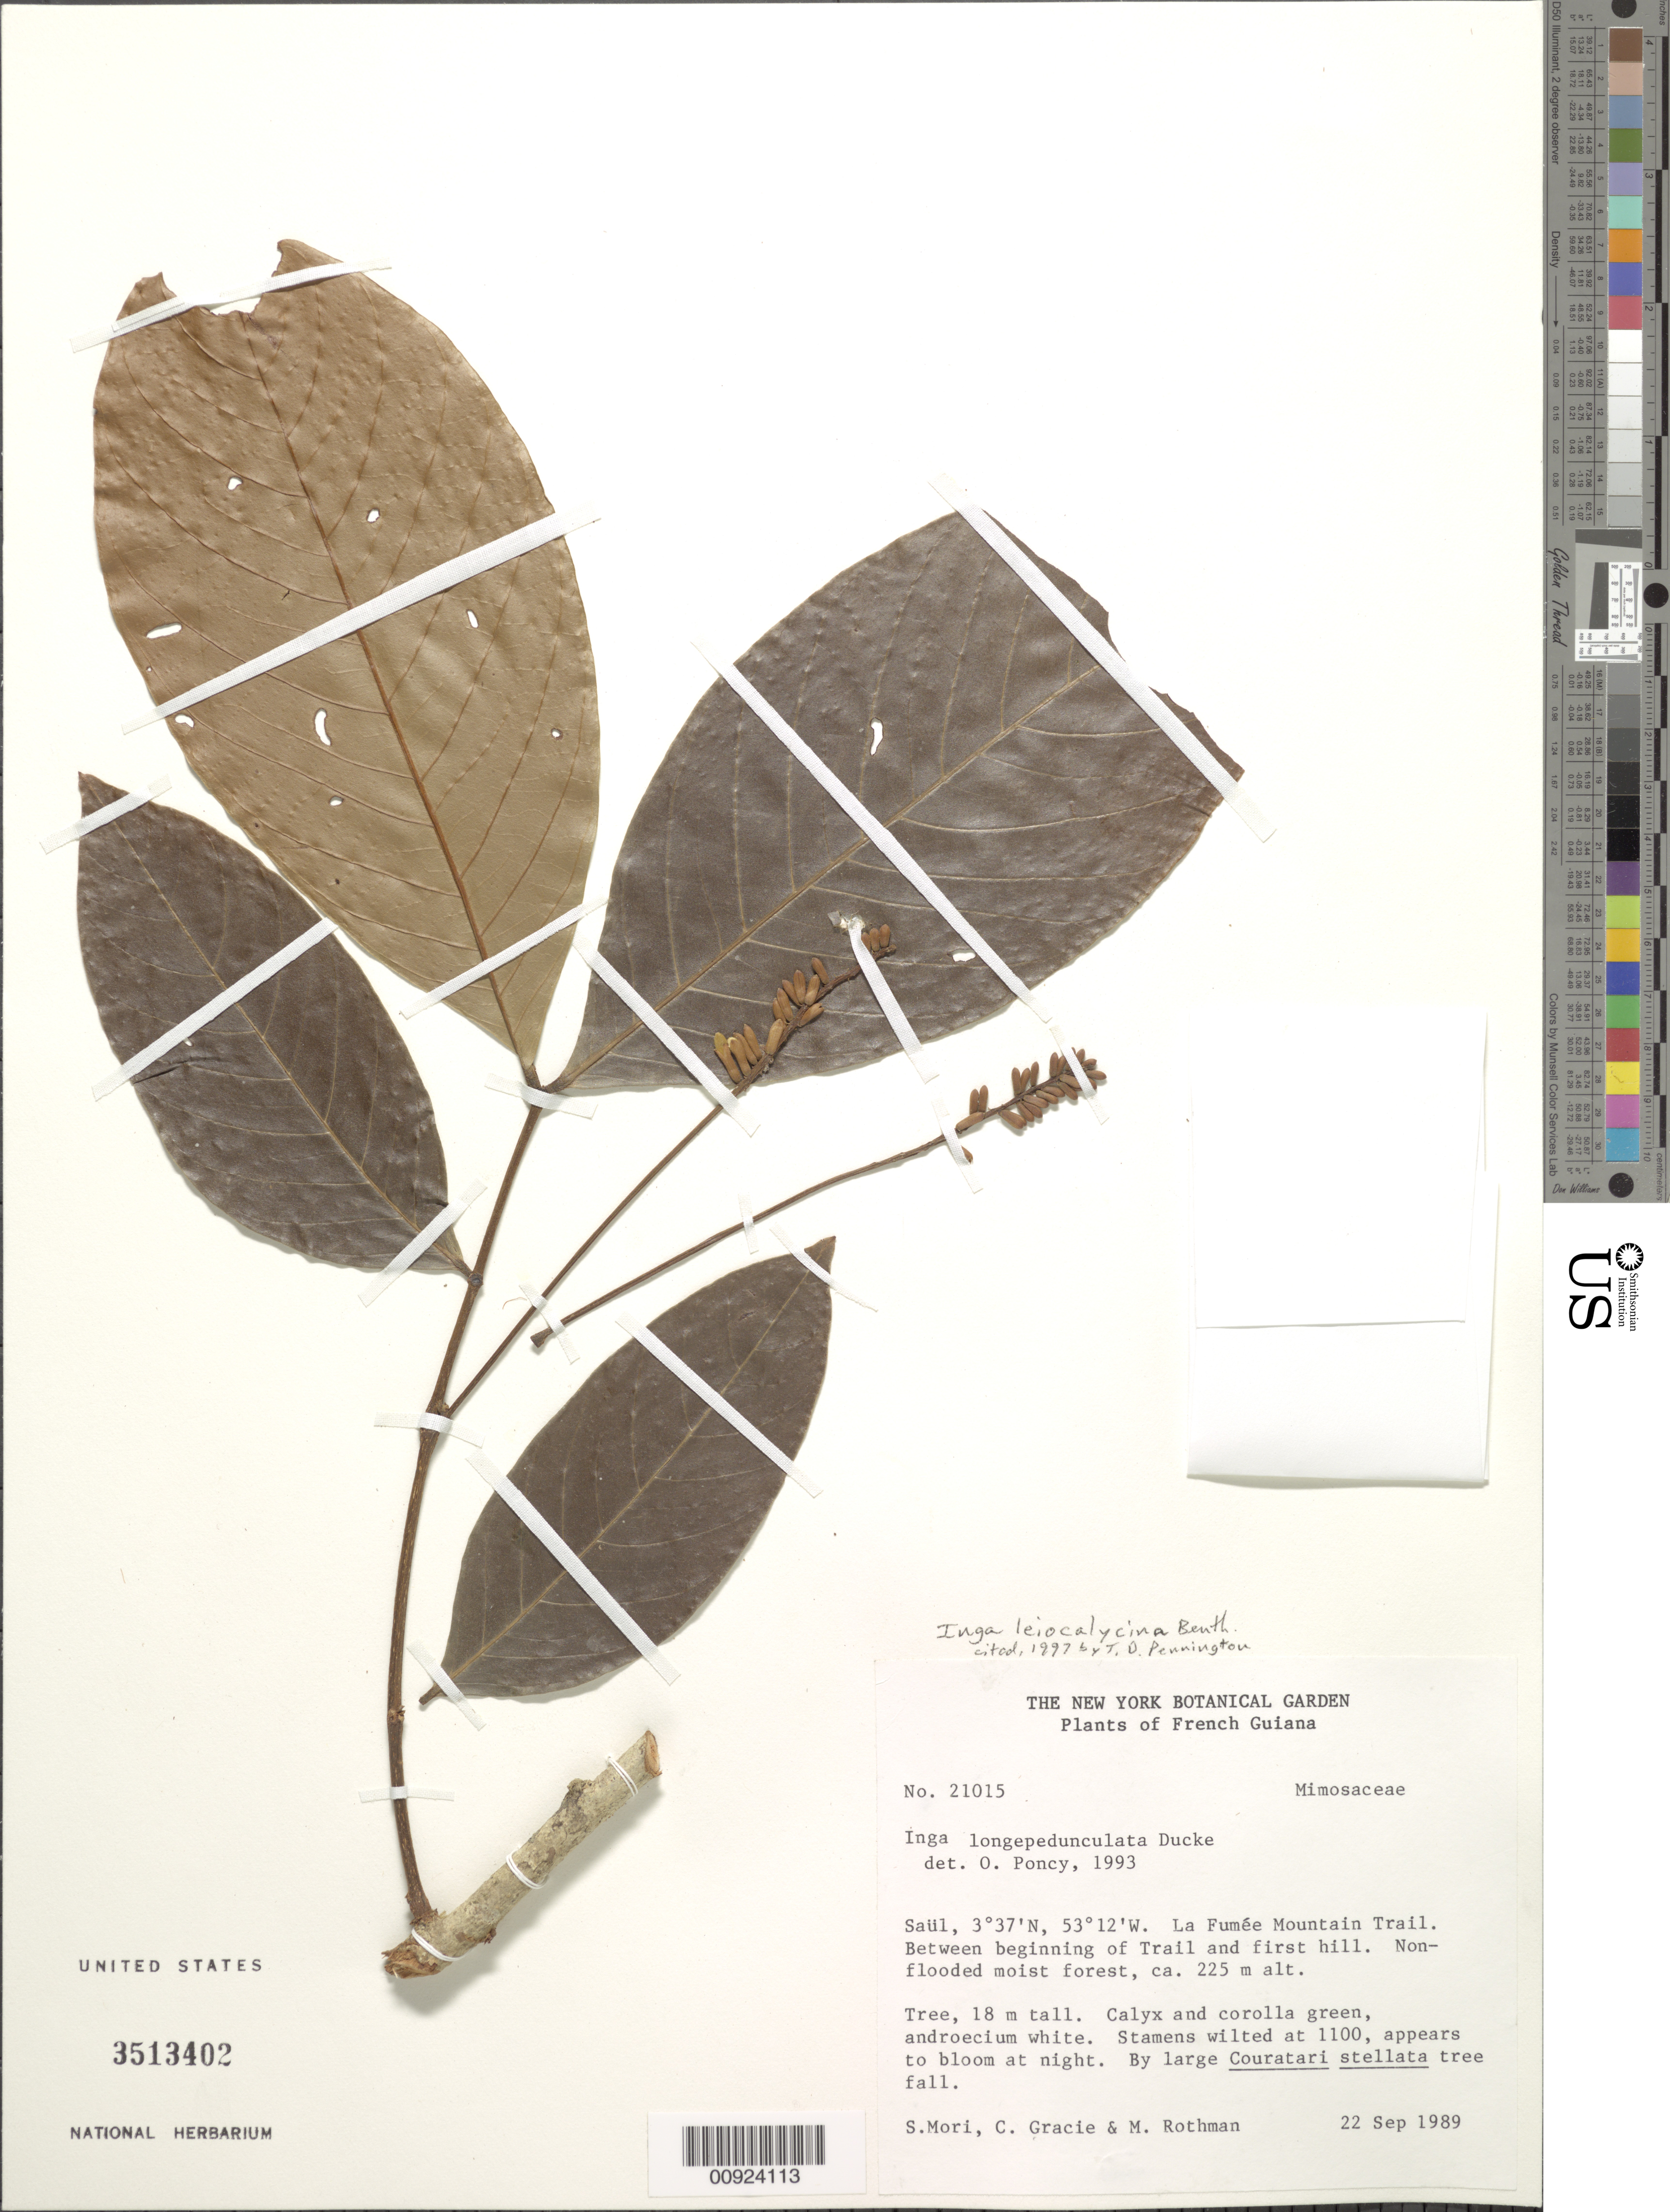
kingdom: Plantae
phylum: Tracheophyta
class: Magnoliopsida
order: Fabales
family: Fabaceae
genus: Inga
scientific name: Inga longipedunculata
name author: Ducke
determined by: Poncy, O.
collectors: S. Mori, C. A. Gracie & M. Rothman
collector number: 21015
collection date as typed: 22-Sep-89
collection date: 1989-09-22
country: French Guiana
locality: Saül, La Fumée Mountain trail, between beginning of trail and first hill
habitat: Non-flooded moist forest; by large Couratari stellata tree fall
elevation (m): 225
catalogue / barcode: US 3513402